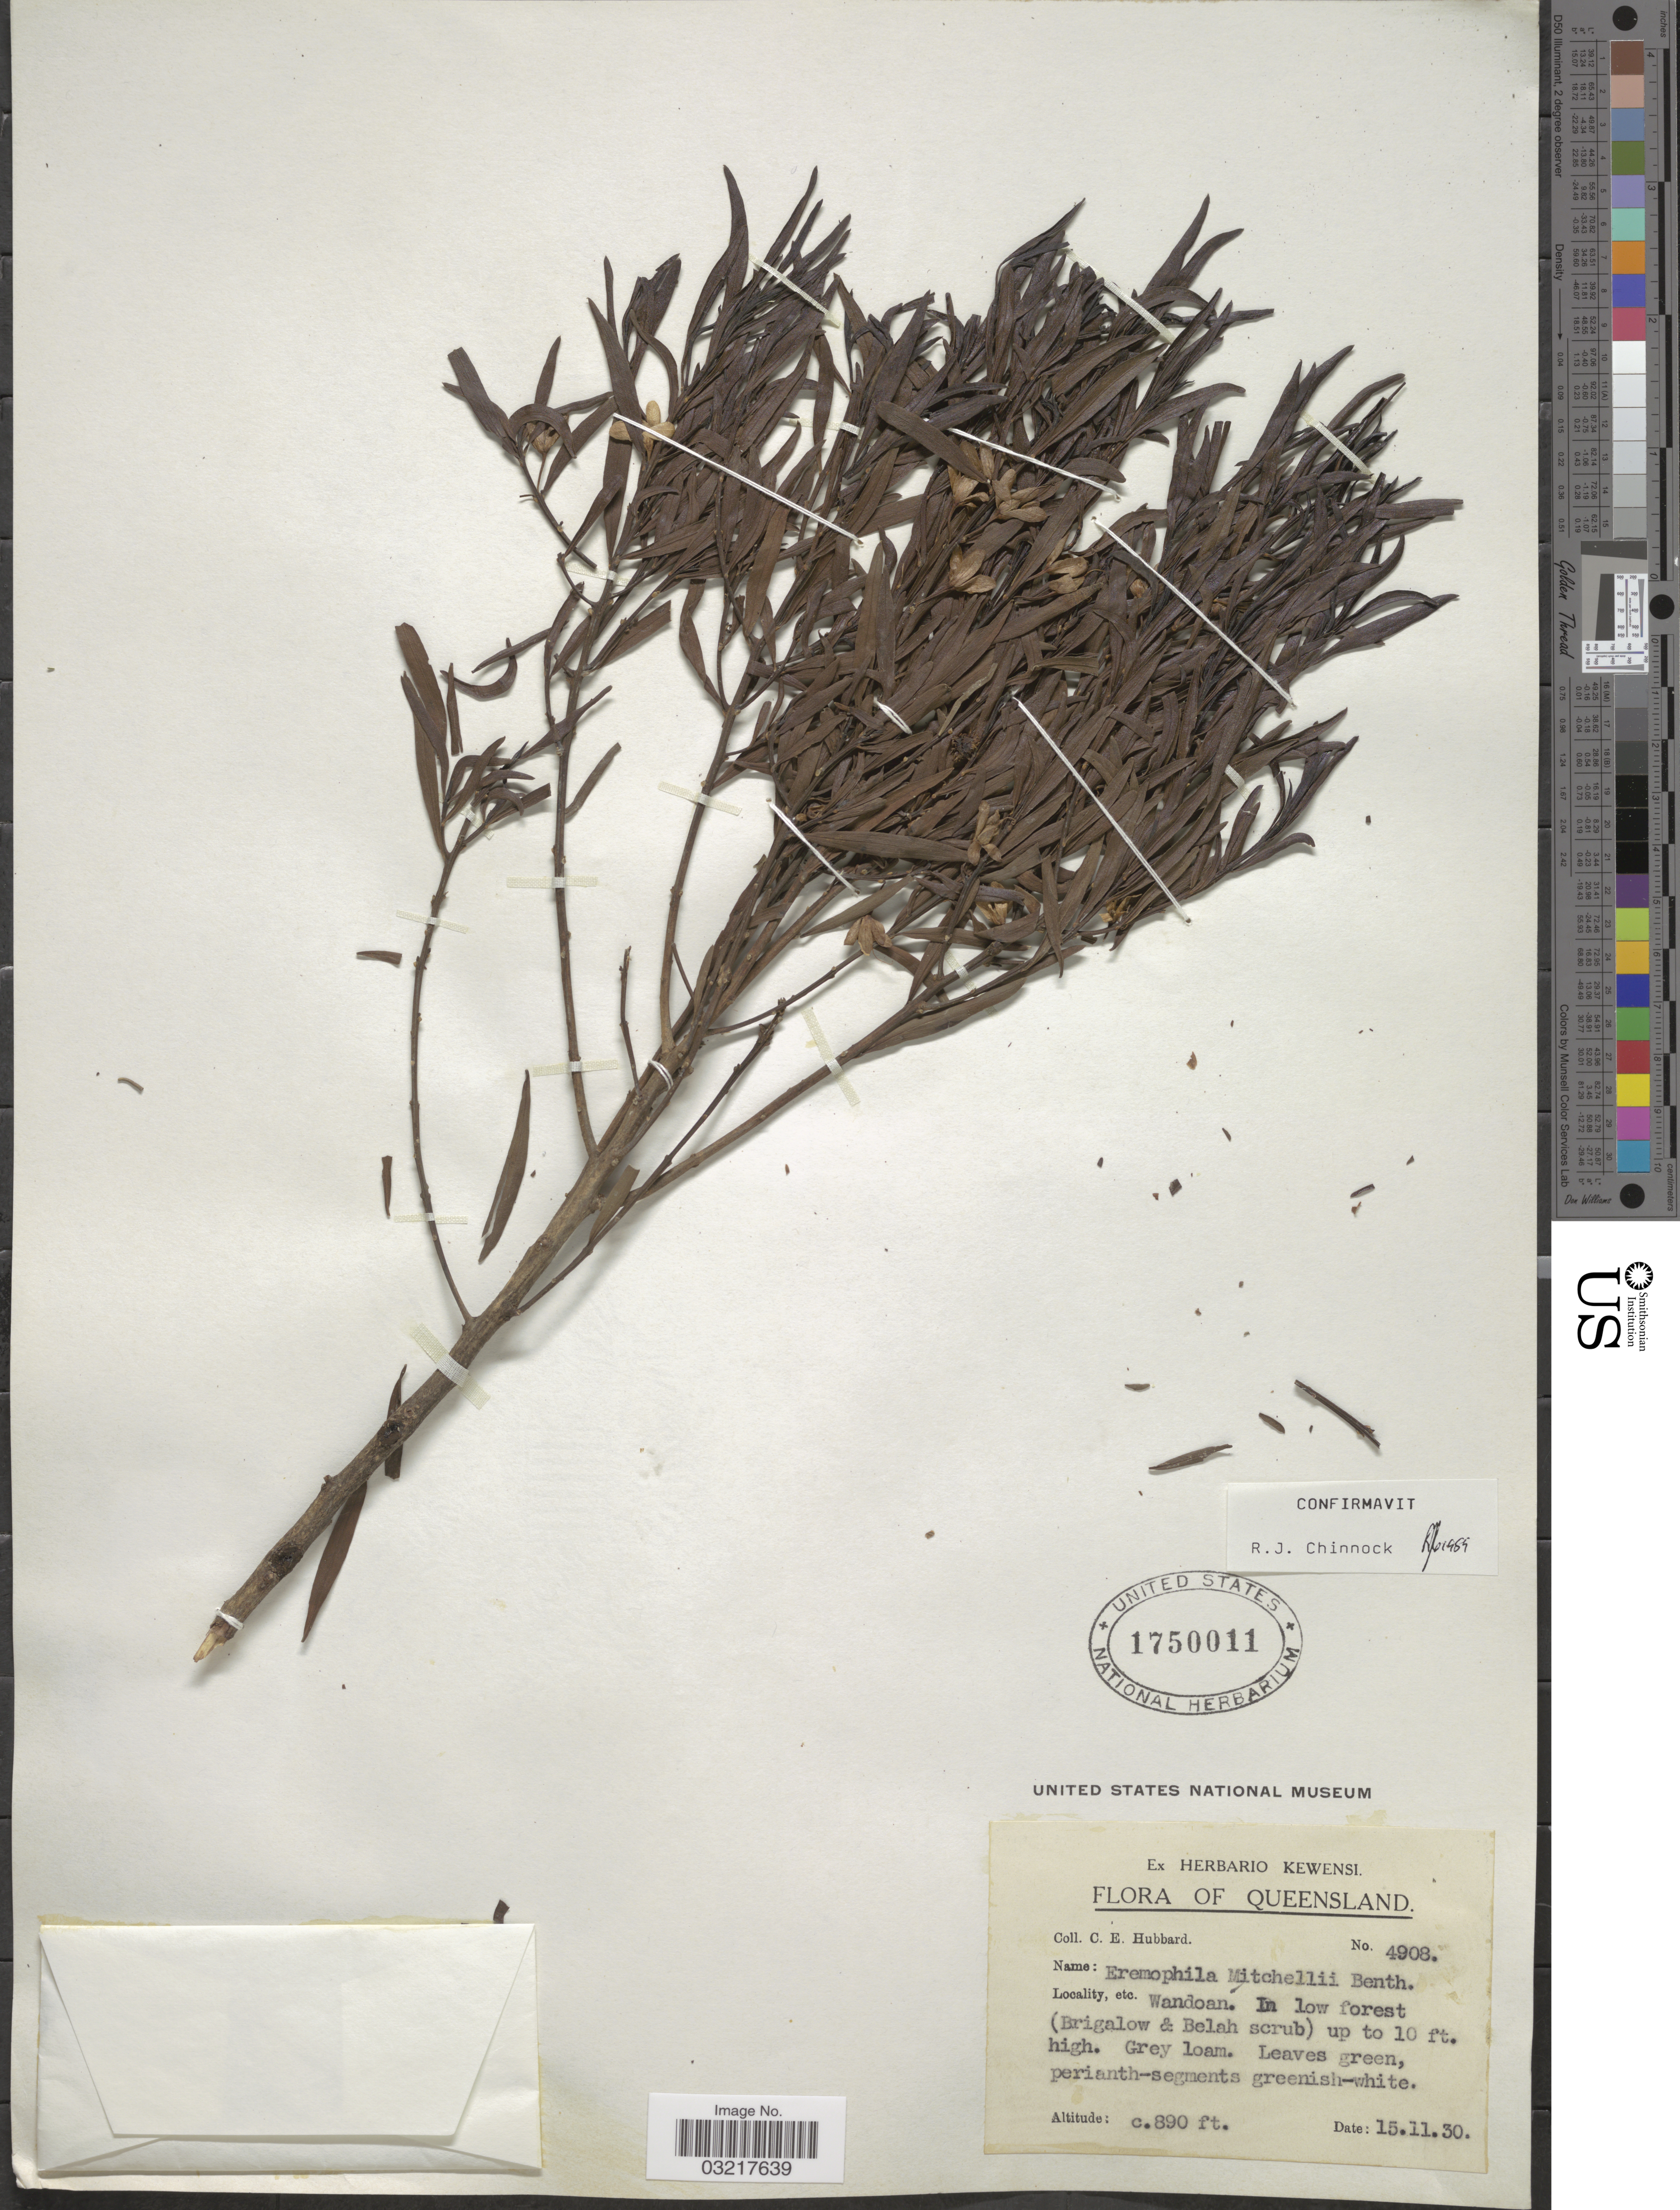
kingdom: Plantae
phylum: Tracheophyta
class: Magnoliopsida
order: Lamiales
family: Scrophulariaceae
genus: Eremophila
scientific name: Eremophila mitchellii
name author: Benth.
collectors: C. E. Hubbard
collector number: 4908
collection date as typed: Transcribed d/m/y: 15/11/30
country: Australia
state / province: Queensland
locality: Wandoan.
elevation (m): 271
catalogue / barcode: US 1750011